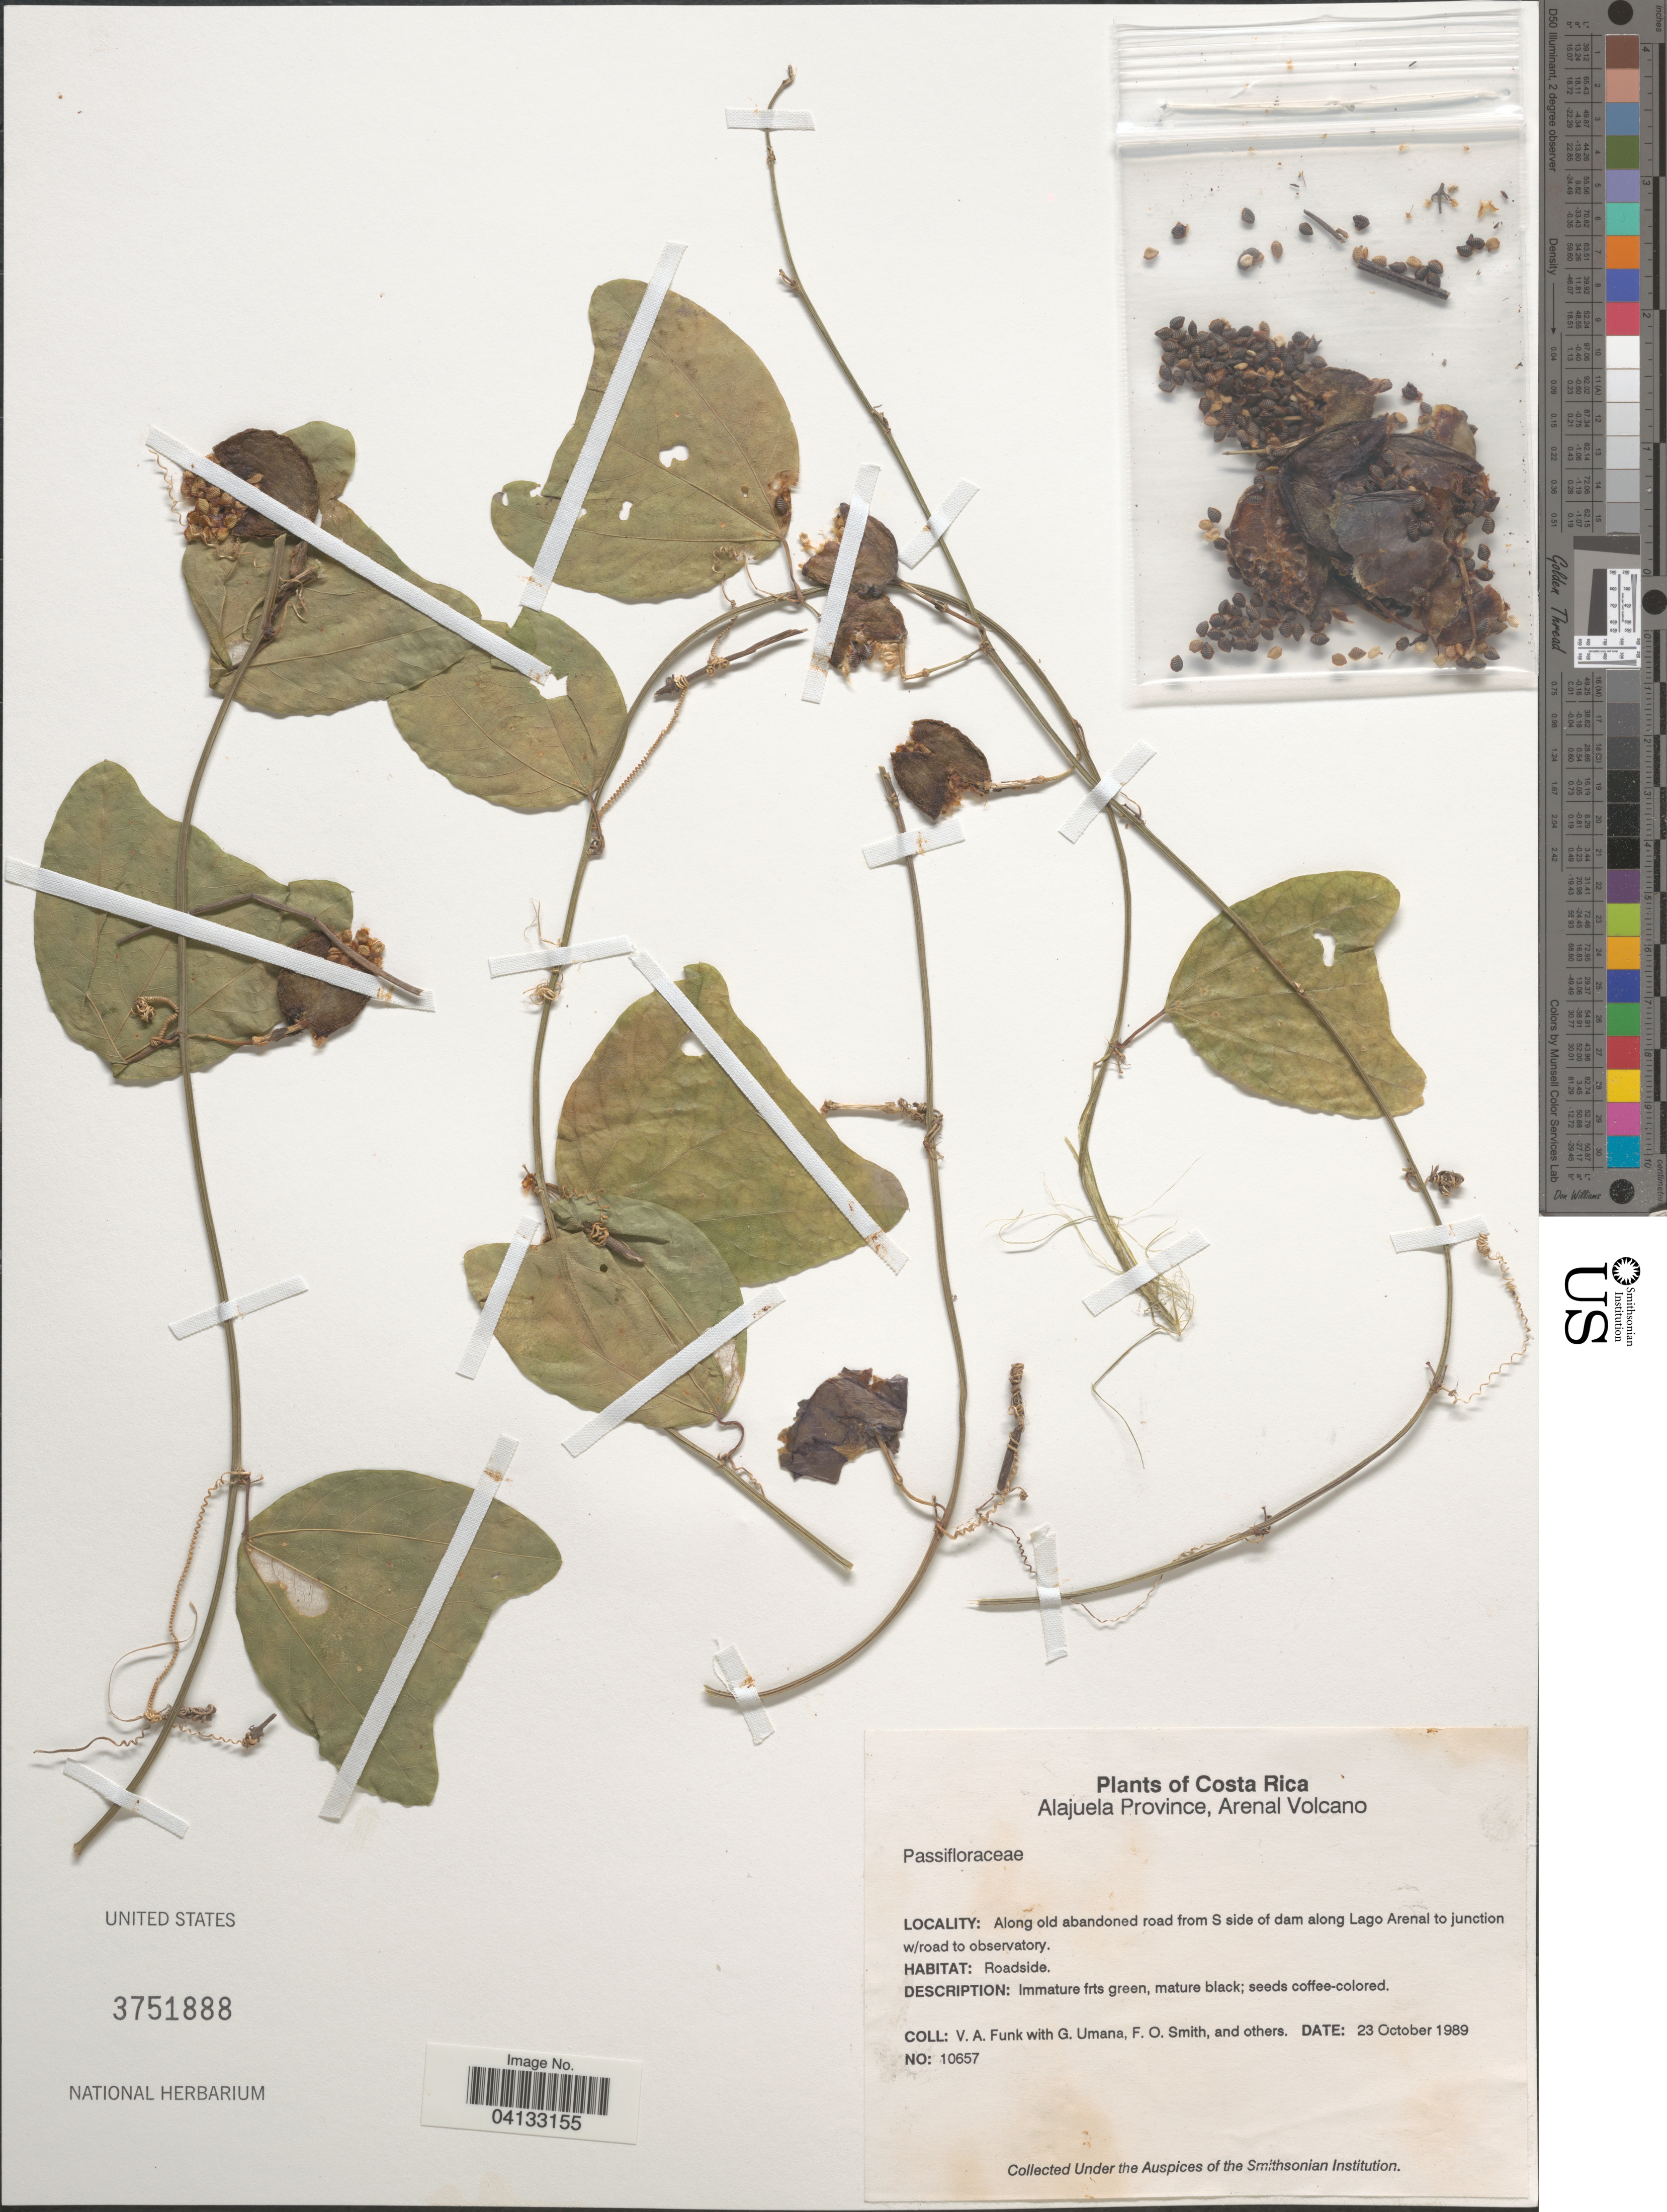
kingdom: Plantae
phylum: Tracheophyta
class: Magnoliopsida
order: Malpighiales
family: Passifloraceae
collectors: V. Funk, G. Umana, F. Smith & et al.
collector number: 10657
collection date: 1989-10-23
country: Costa Rica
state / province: Alajuela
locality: Arenal Volcano. Along old abandoned road from S side of dam along Lago Arenal to junction w/road to observatory.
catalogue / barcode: US 3751888